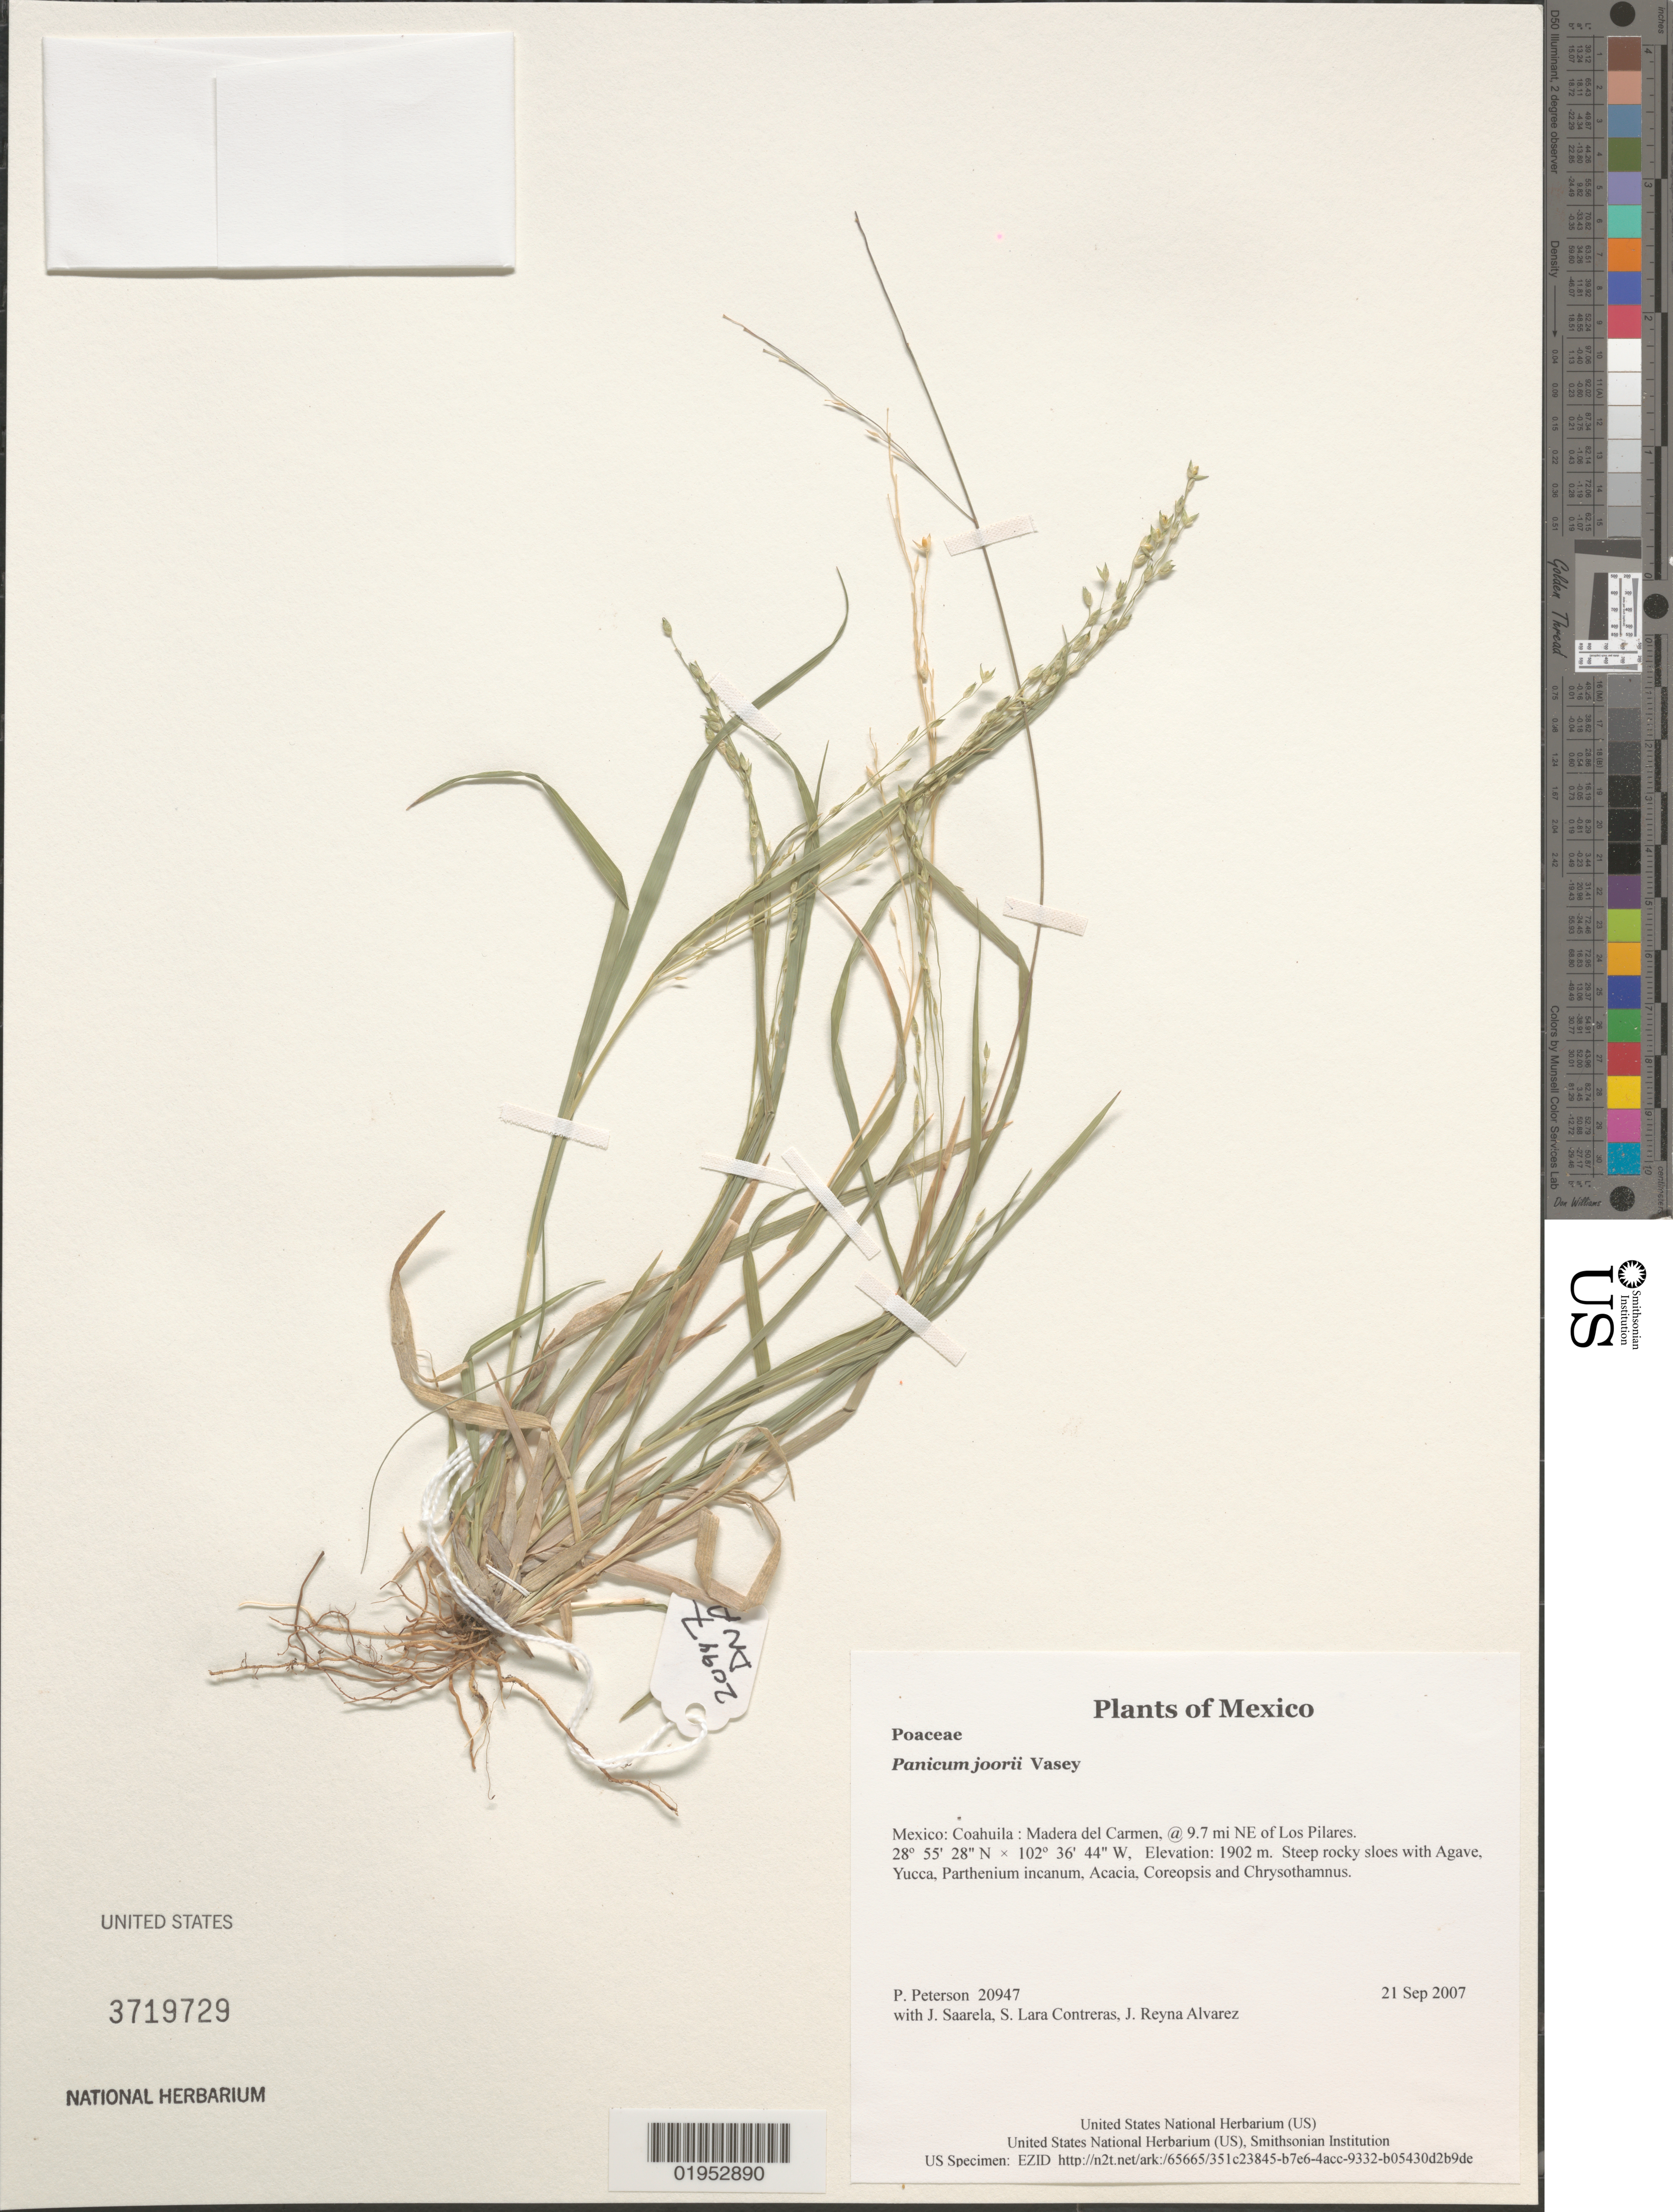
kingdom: Plantae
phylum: Tracheophyta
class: Liliopsida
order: Poales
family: Poaceae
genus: Panicum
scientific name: Panicum sp.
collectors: P. M. Peterson, J. Saarela, S. Lara Contreras & J. Reyna Alvarez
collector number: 20947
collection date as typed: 21 Sep 2007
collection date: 2007-09-21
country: Mexico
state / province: Coahuila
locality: Madera del Carmen, @ 9.7 mi NE of Los Pilares.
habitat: Steep rocky sloes with Agave, Yucca, Parthenium incanum, Acacia, Coreopsis and Chrysothamnus.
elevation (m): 1902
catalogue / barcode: US 3719729